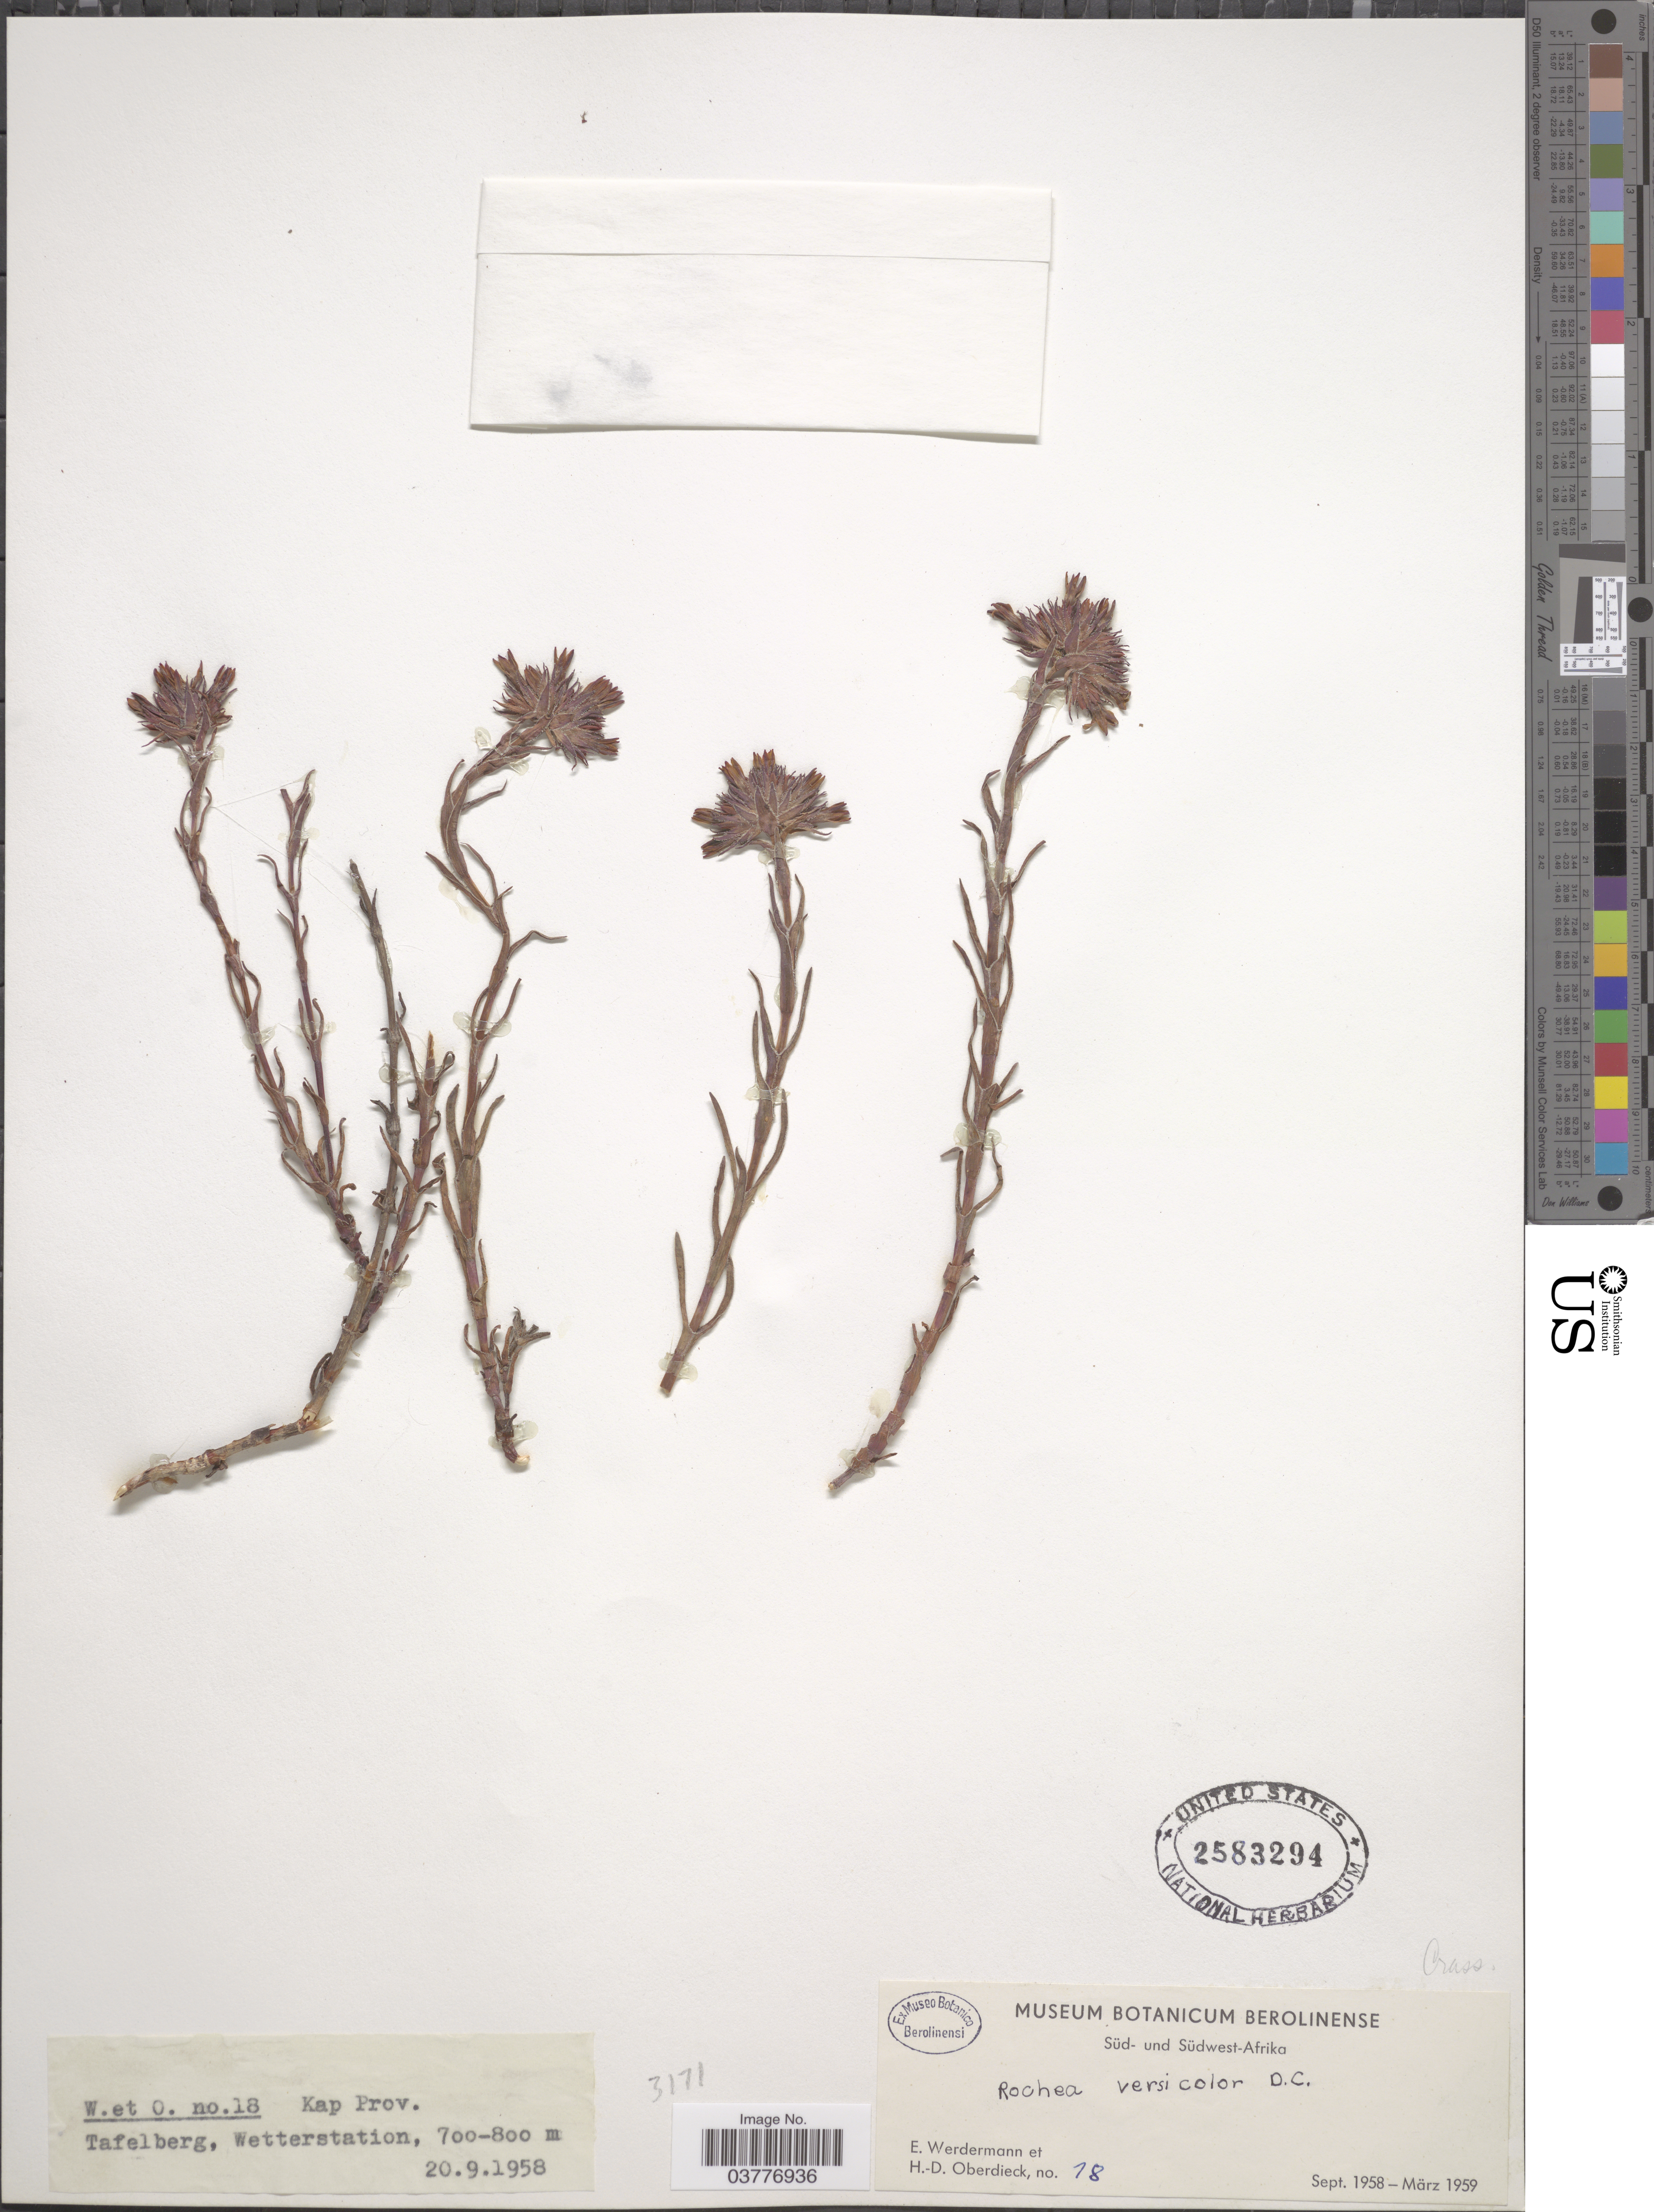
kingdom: Plantae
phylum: Tracheophyta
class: Magnoliopsida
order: Saxifragales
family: Crassulaceae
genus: Crassula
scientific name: Crassula fascicularis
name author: Lam.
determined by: (PRE) National Botanical Institute (SOUTH AFRICA)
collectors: E. Werdermann & H. Oberdieck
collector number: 18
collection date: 1958-09-20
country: South Africa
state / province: Western Cape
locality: Kap Prov. Tafelberg, Wetterstation.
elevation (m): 700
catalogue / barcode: US 2583294-2